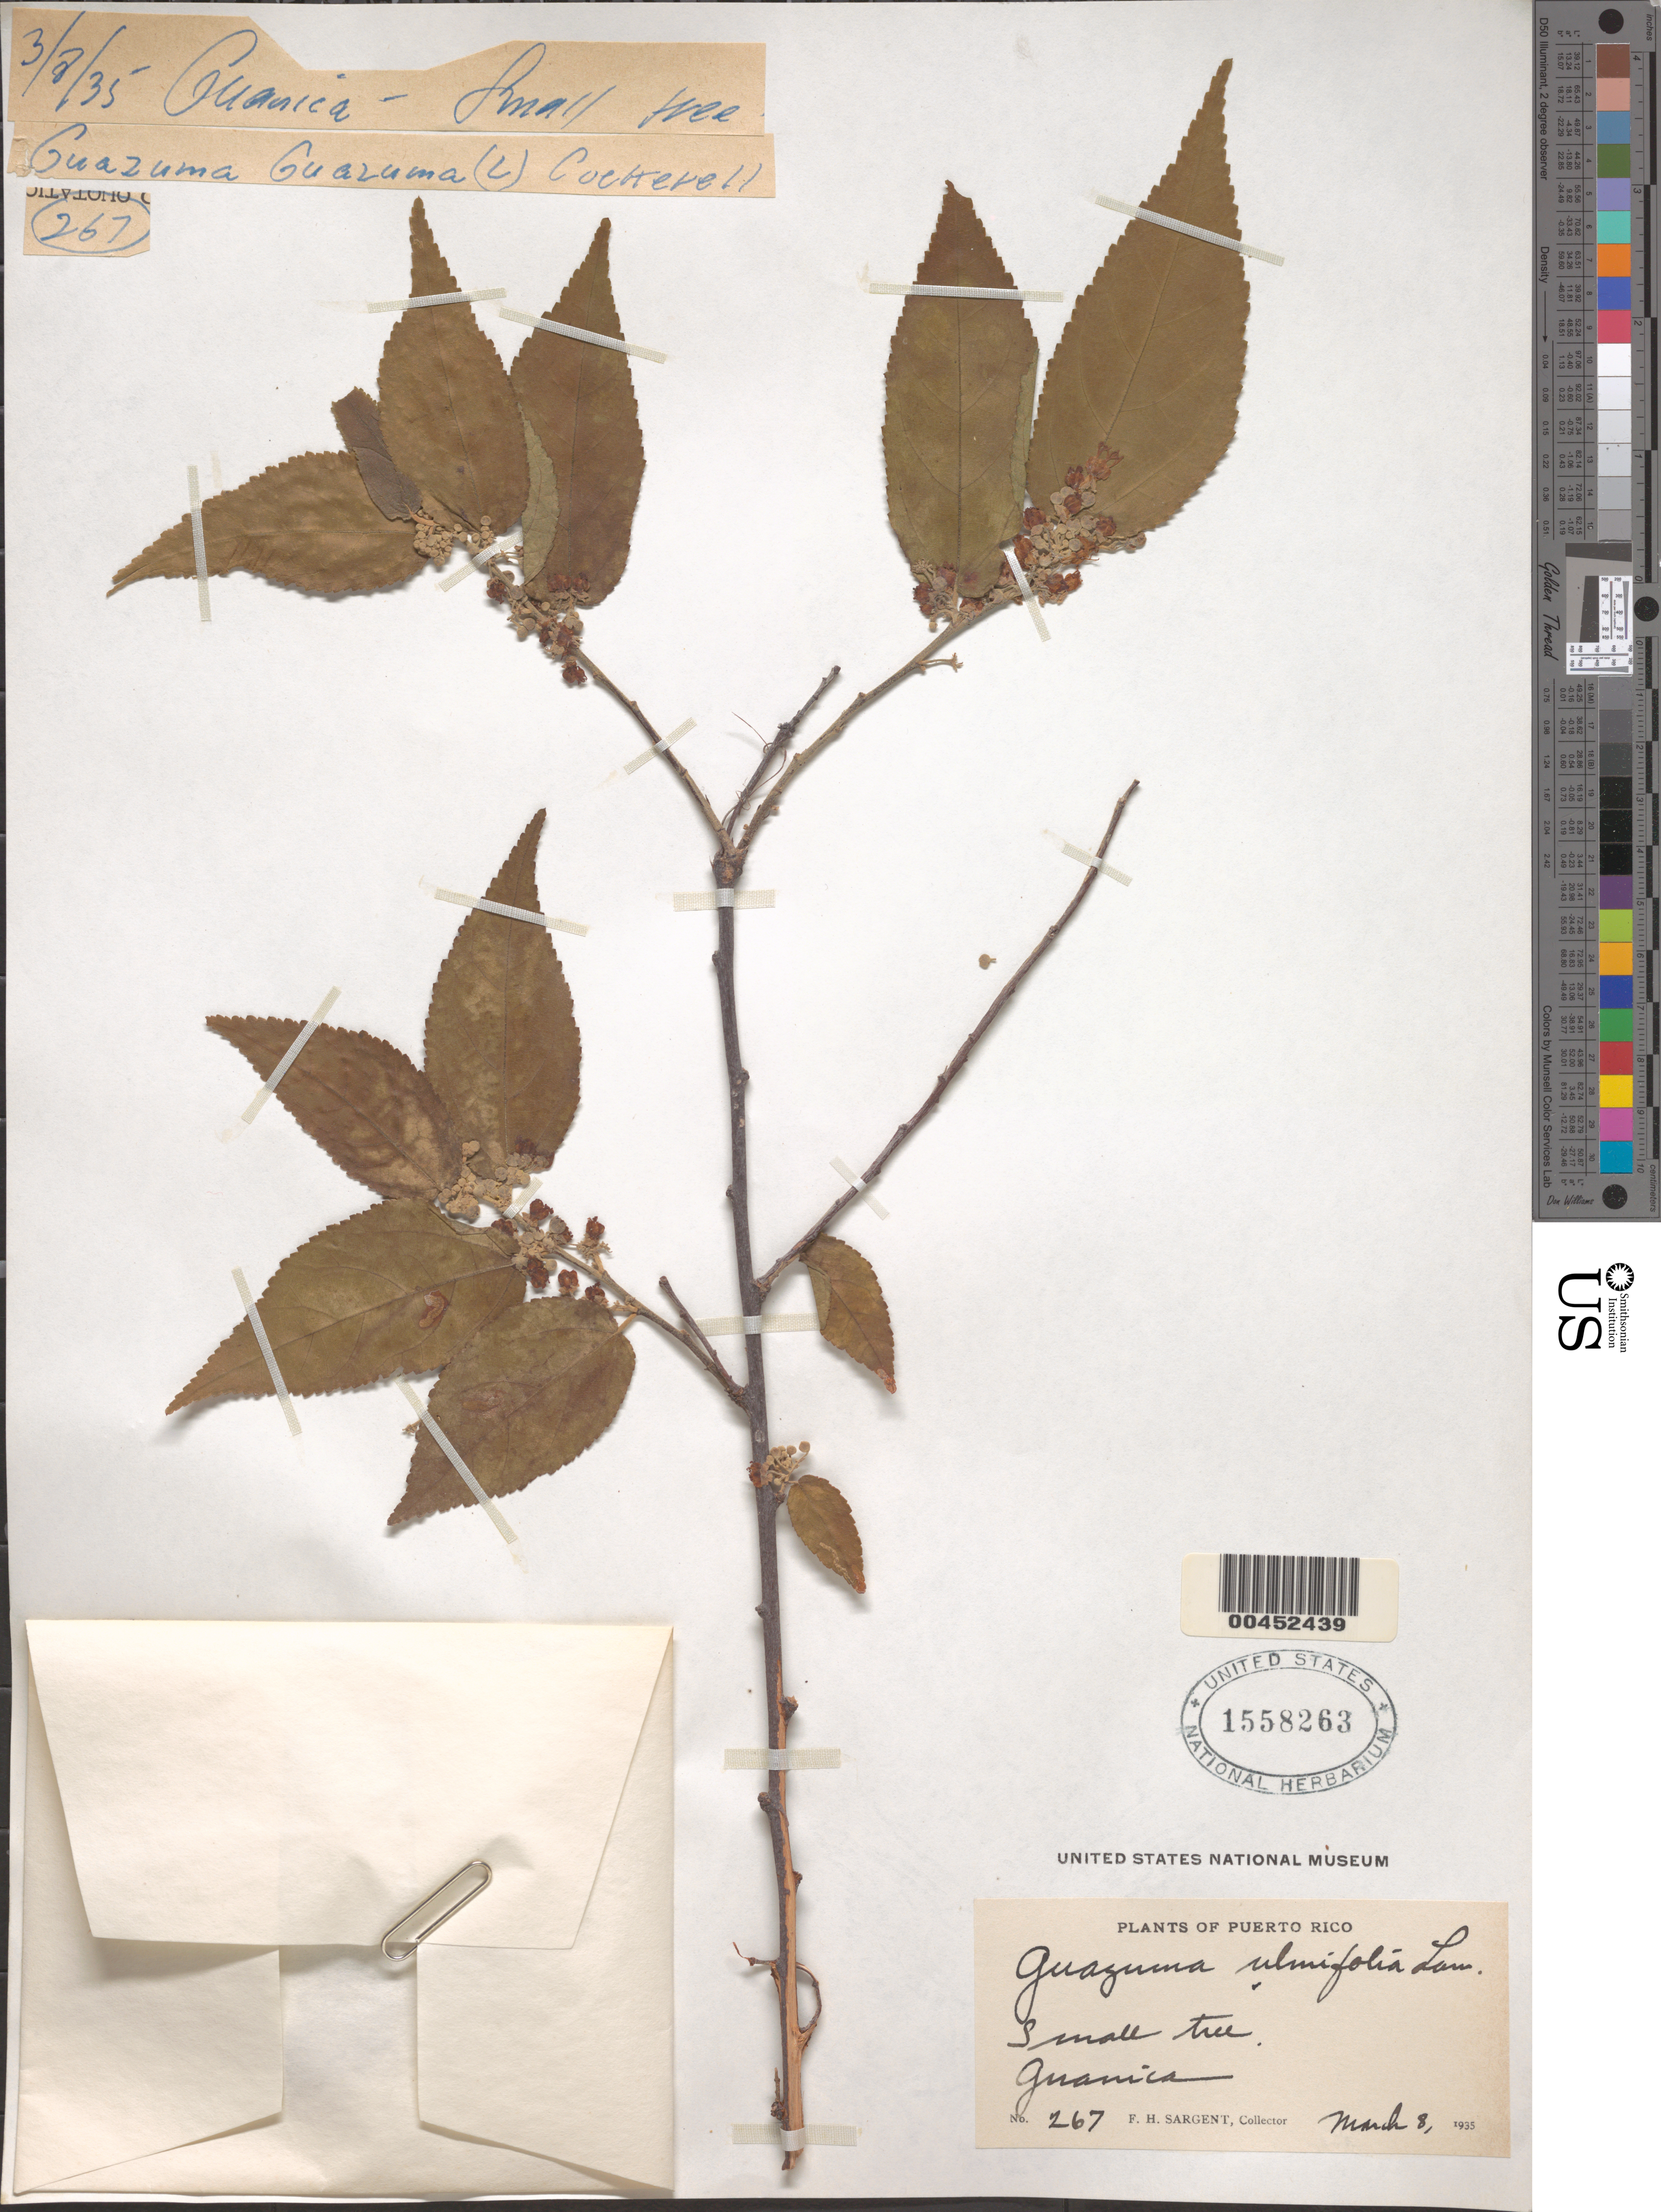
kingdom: Plantae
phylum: Tracheophyta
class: Magnoliopsida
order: Malvales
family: Malvaceae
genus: Guazuma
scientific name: Guazuma ulmifolia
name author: Lam.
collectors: F. H. Sargent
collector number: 267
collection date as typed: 08 Mar 1935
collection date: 1935-03-08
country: Puerto Rico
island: Greater Antilles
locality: Guanica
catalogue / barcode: US 1558263